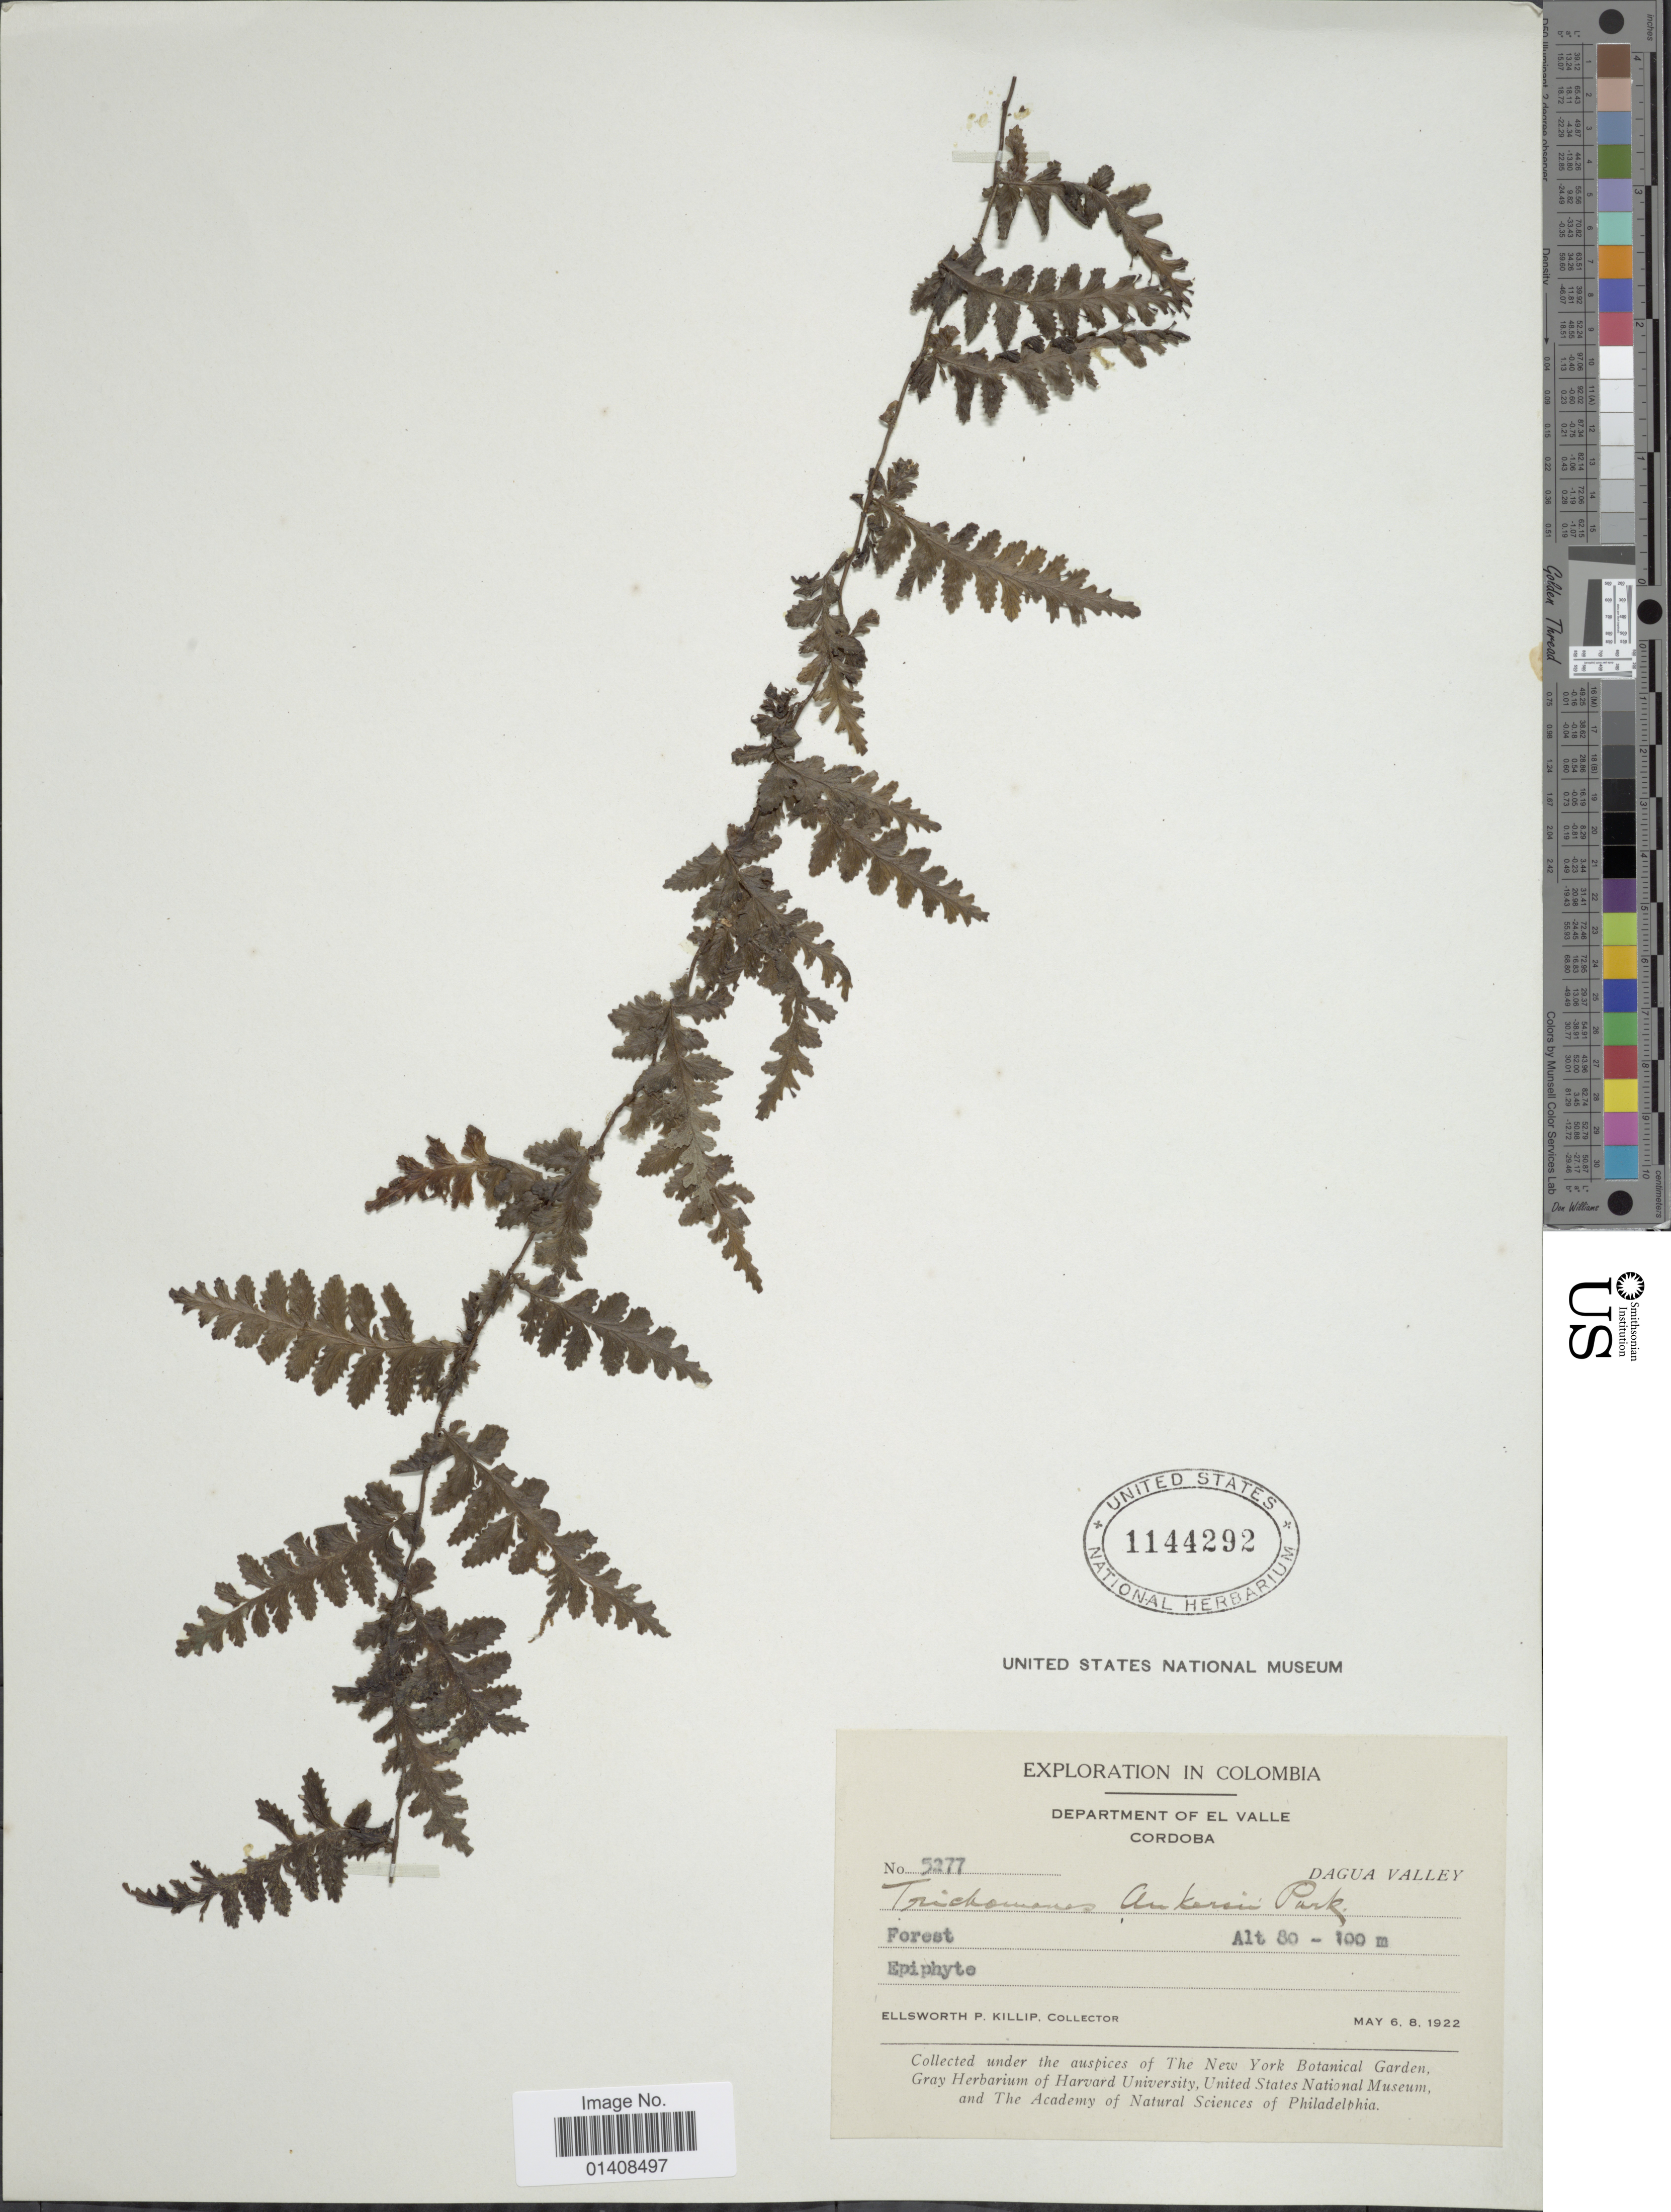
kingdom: Plantae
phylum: Tracheophyta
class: Polypodiopsida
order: Hymenophyllales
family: Hymenophyllaceae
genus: Trichomanes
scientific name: Trichomanes ankersii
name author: C. Parker ex Hook. & Grev.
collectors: E. P. Killip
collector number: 5277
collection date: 1922-05-06/1922-05-08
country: Colombia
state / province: Valle del Cauca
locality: Department of El Valle, Cordoba, Dagua valley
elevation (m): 80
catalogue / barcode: US 1144292